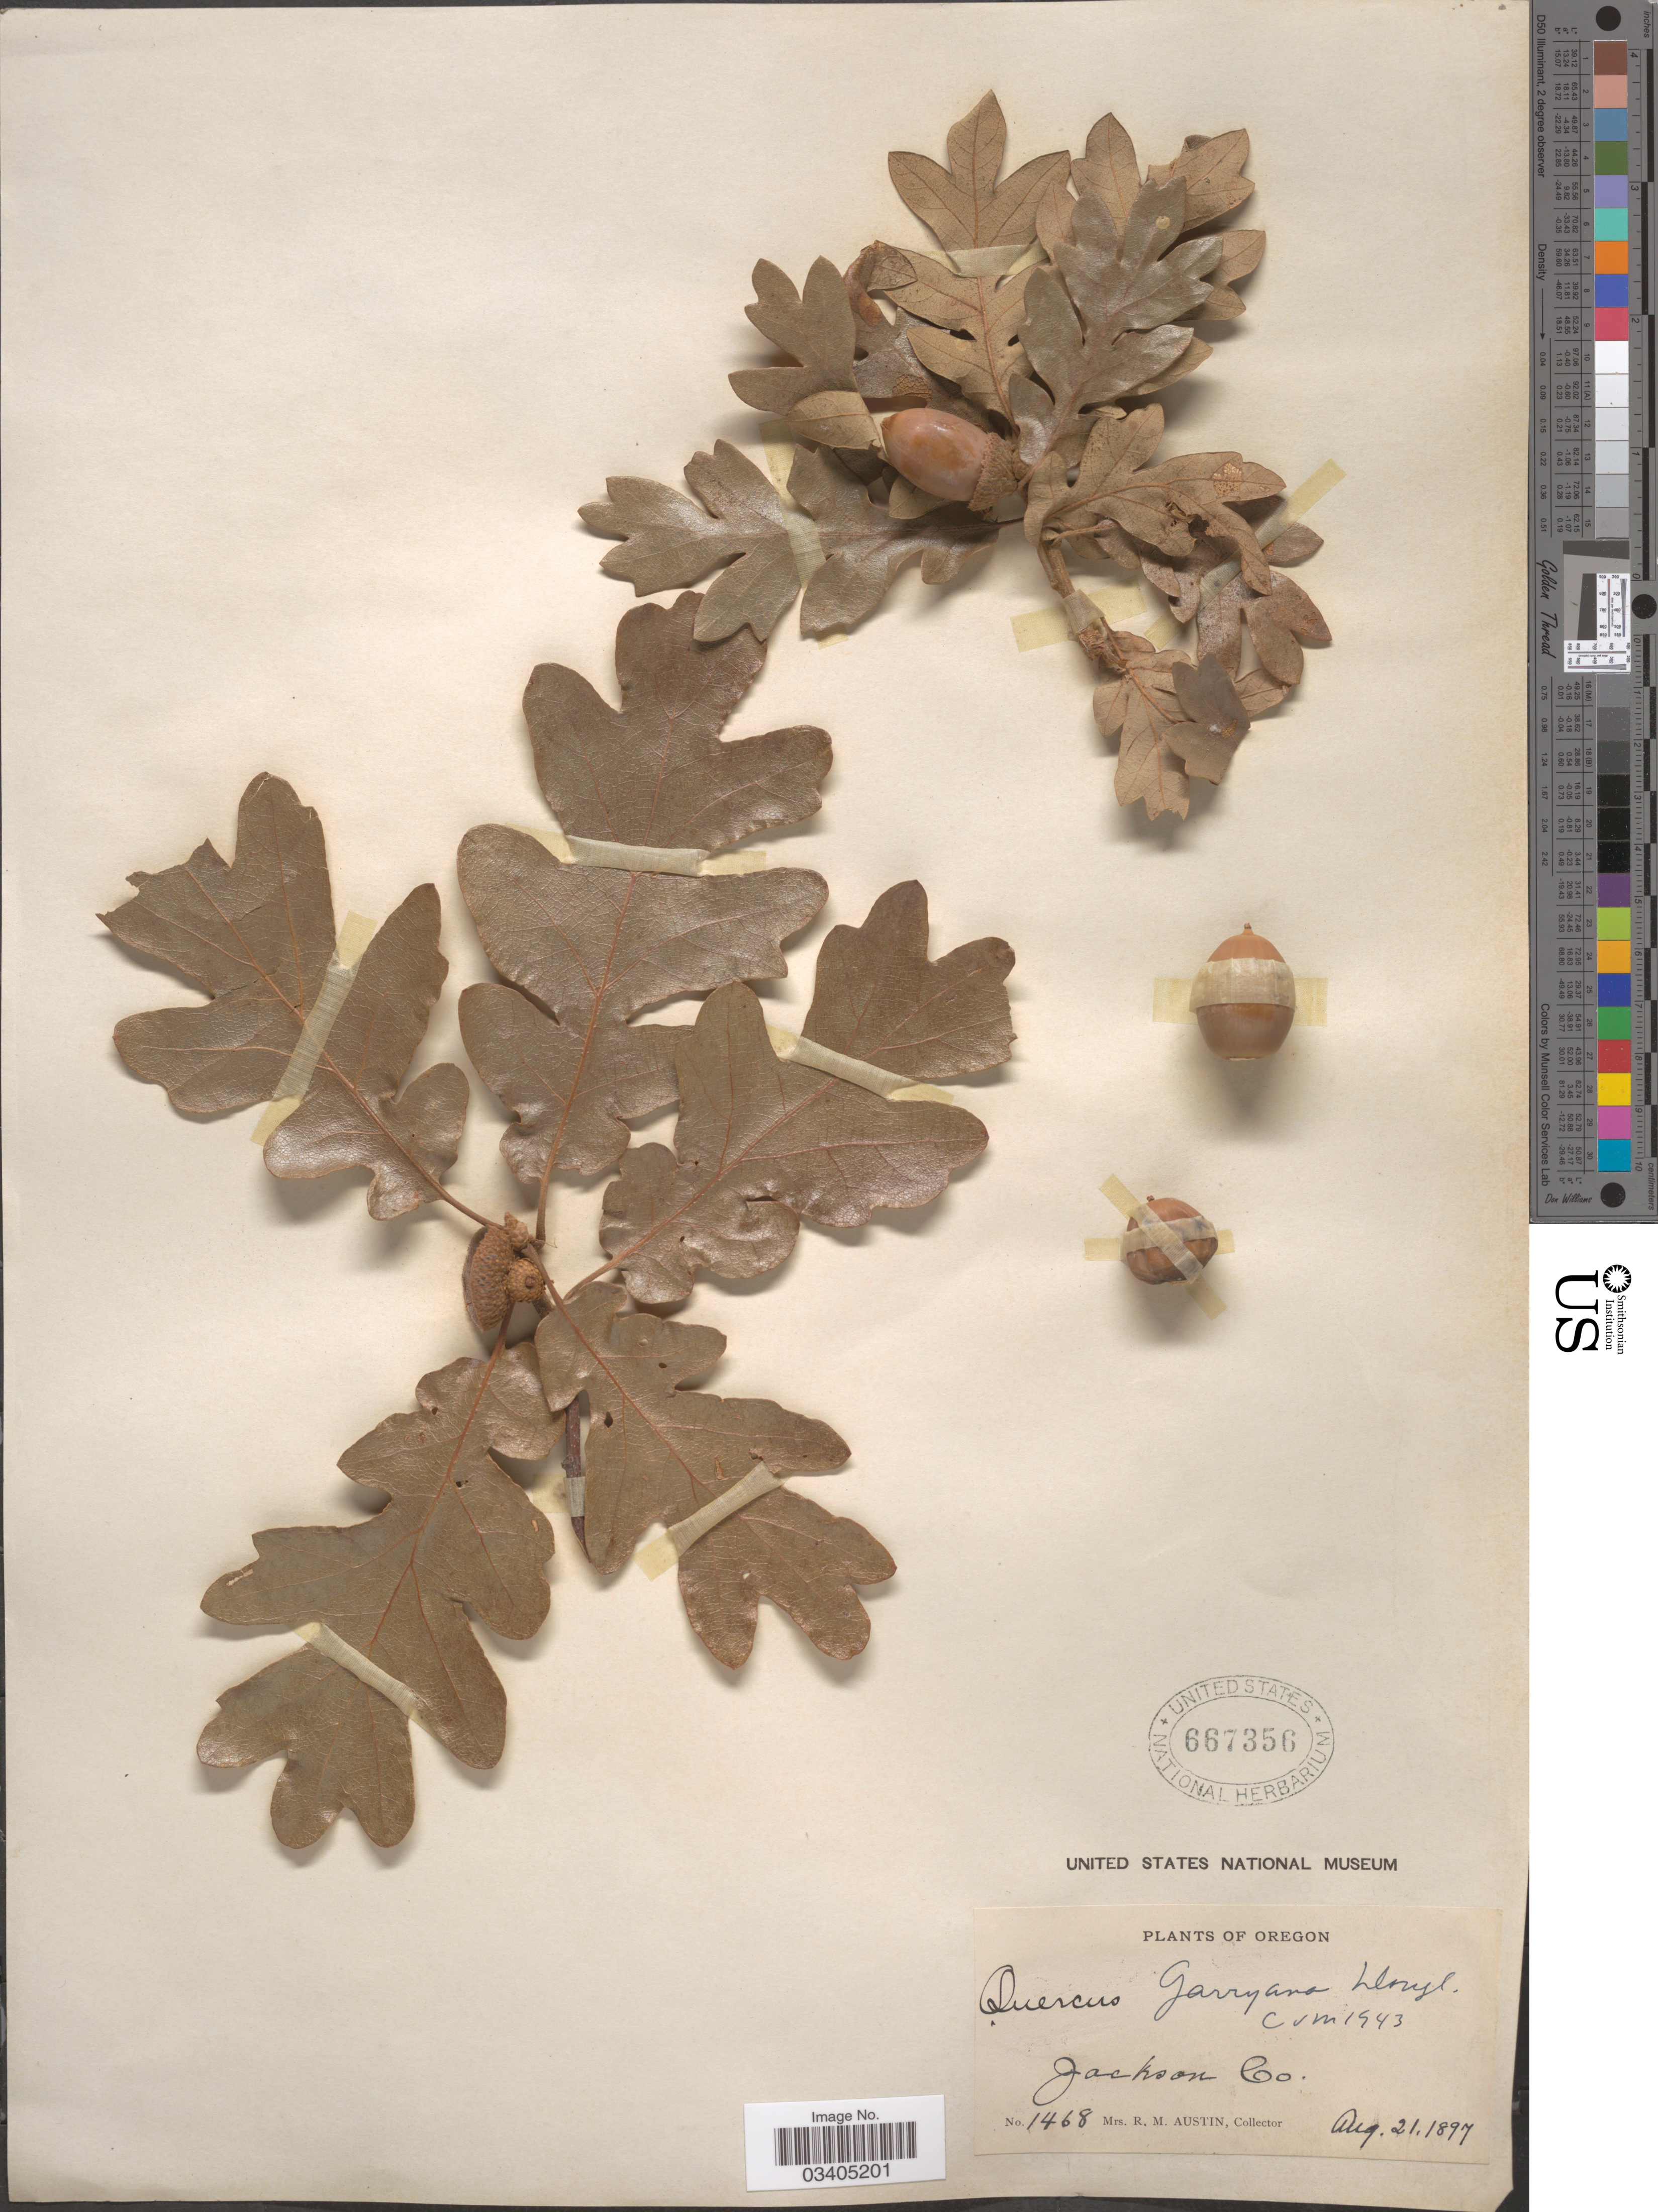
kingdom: Plantae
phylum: Tracheophyta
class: Magnoliopsida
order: Fagales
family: Fagaceae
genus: Quercus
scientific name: Quercus garryana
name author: Douglas ex Hook.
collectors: R. Austin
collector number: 1468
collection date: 1897-08-21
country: United States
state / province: Oregon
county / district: Jackson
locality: Jackson Co.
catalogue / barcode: US 667356